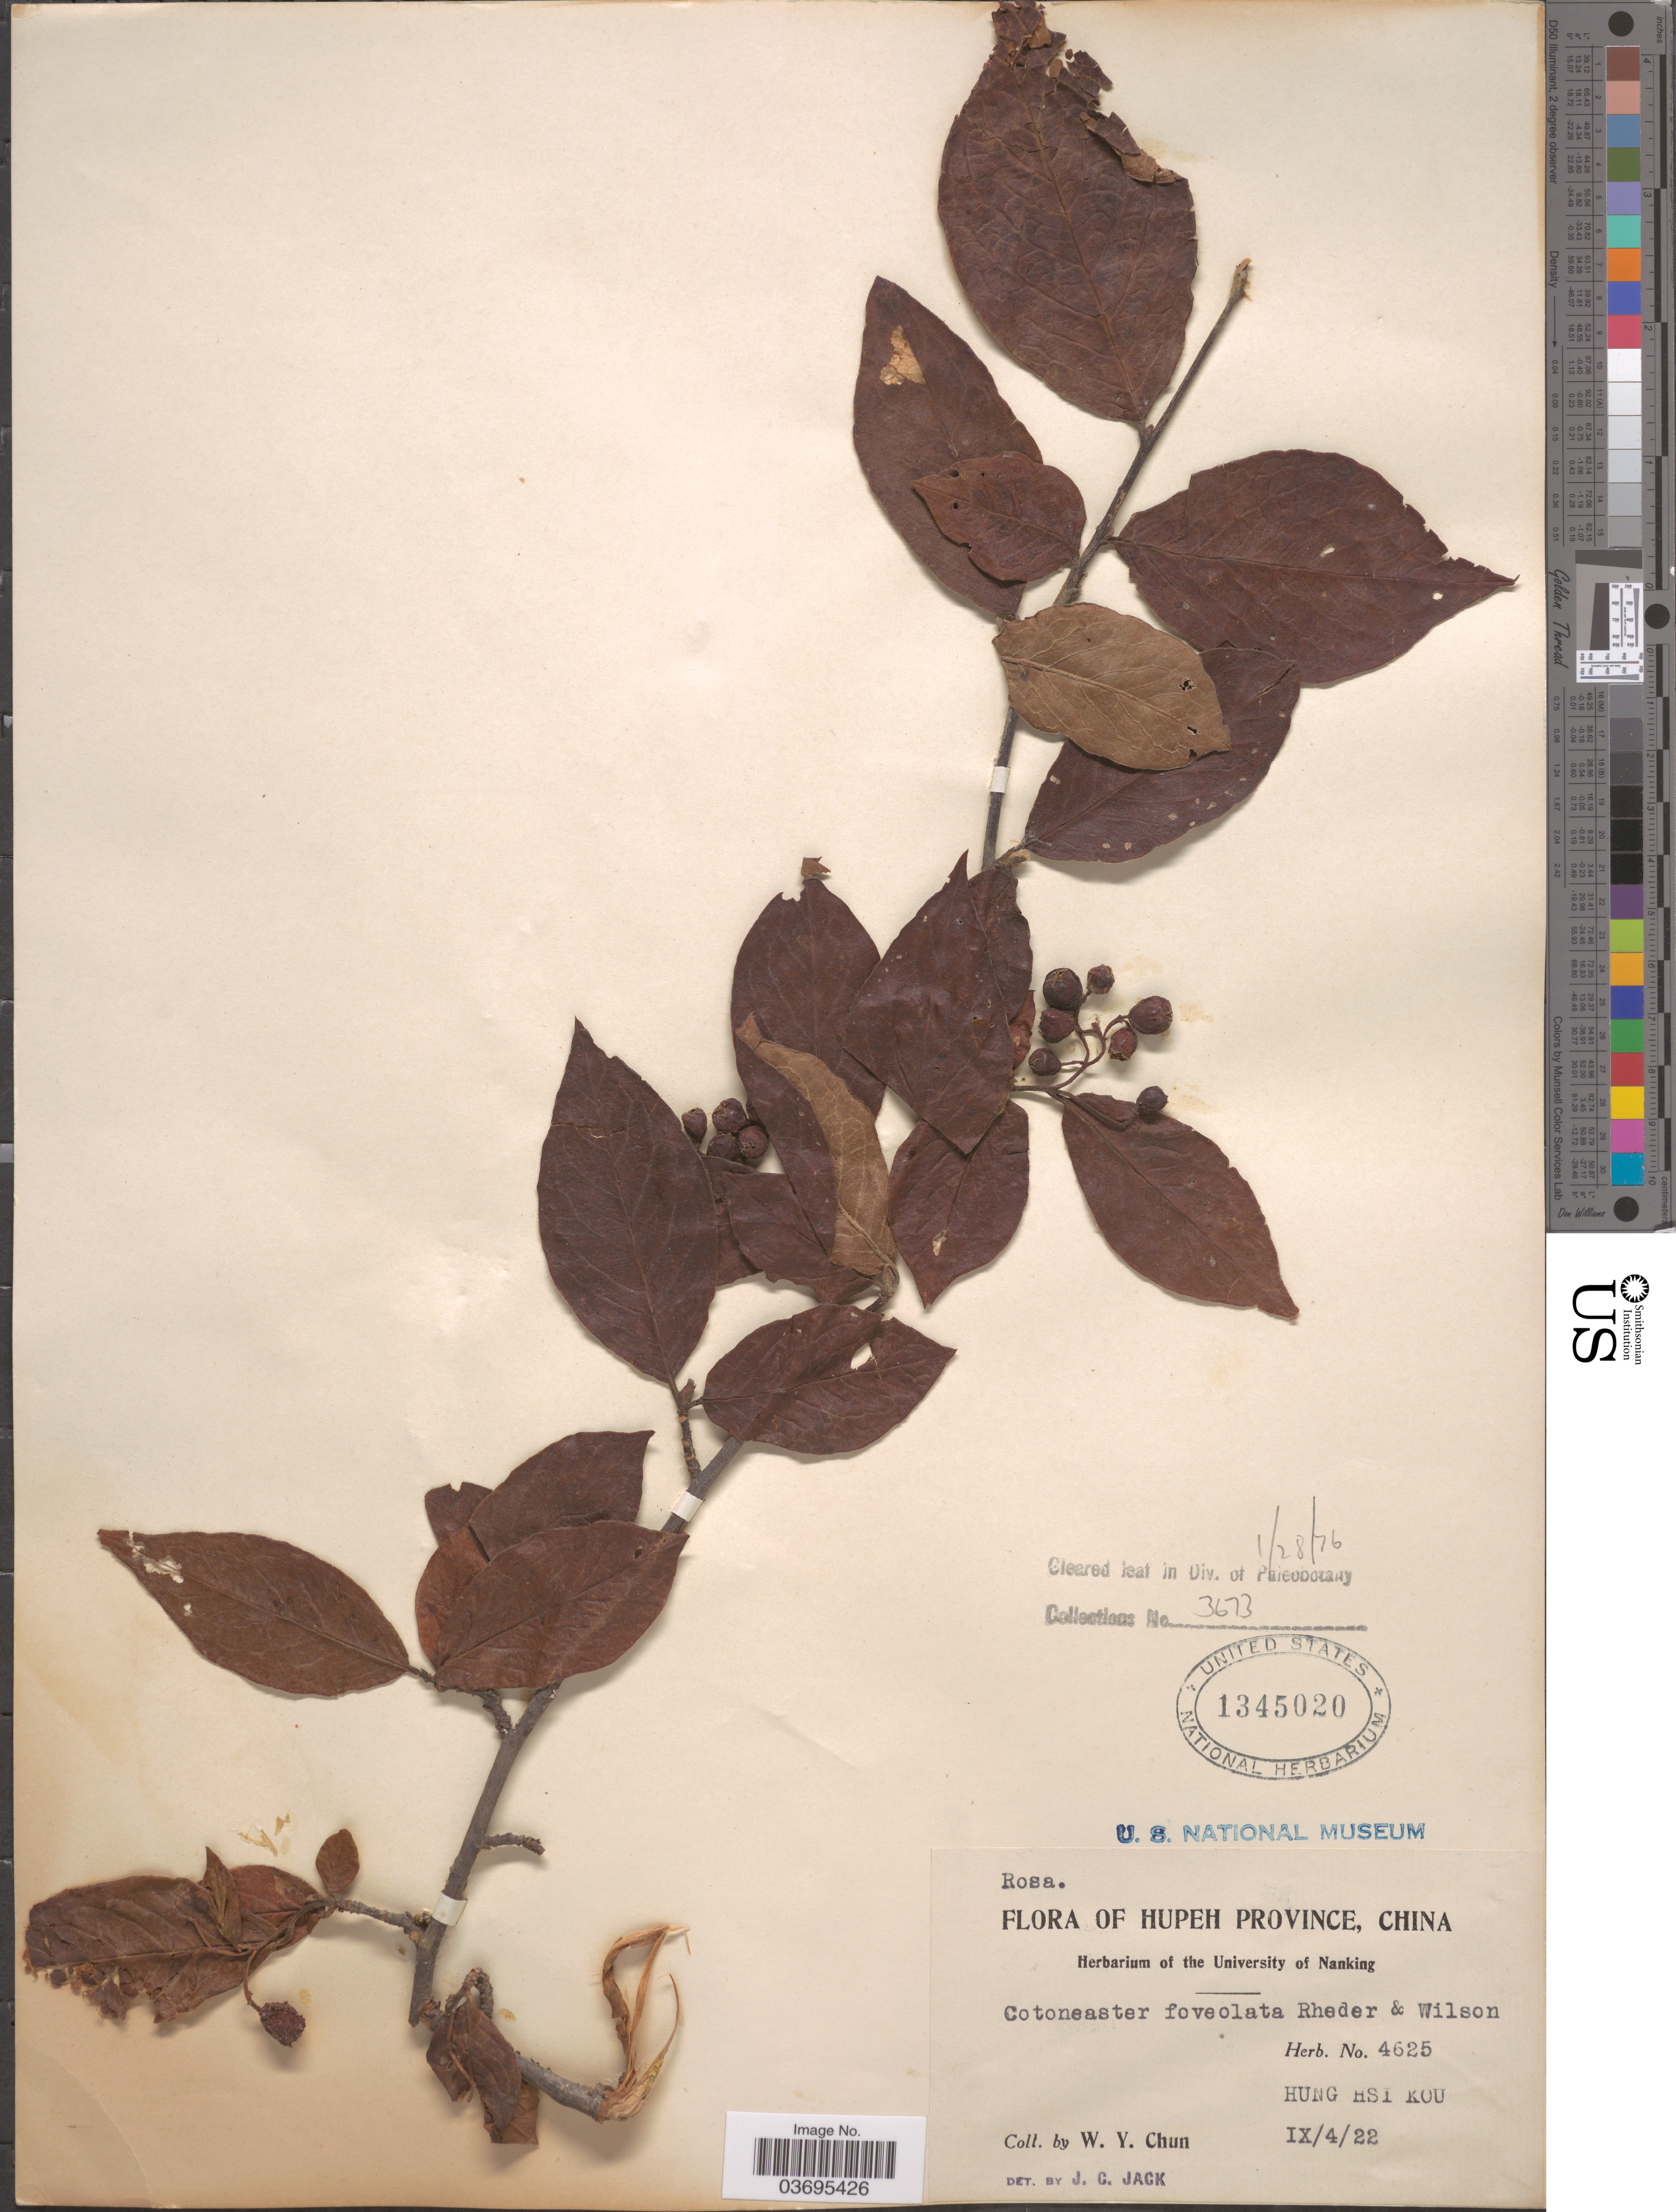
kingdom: Plantae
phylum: Tracheophyta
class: Magnoliopsida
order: Rosales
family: Rosaceae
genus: Cotoneaster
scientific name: Cotoneaster foveolatus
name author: Rehder & E.H. Wilson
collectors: W. Y. Chun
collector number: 4625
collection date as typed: Transcribed d/m/y: 4/9/22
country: China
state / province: Hubei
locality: Hupeh Province. Hung Hsi Kou.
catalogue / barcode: US 1345020